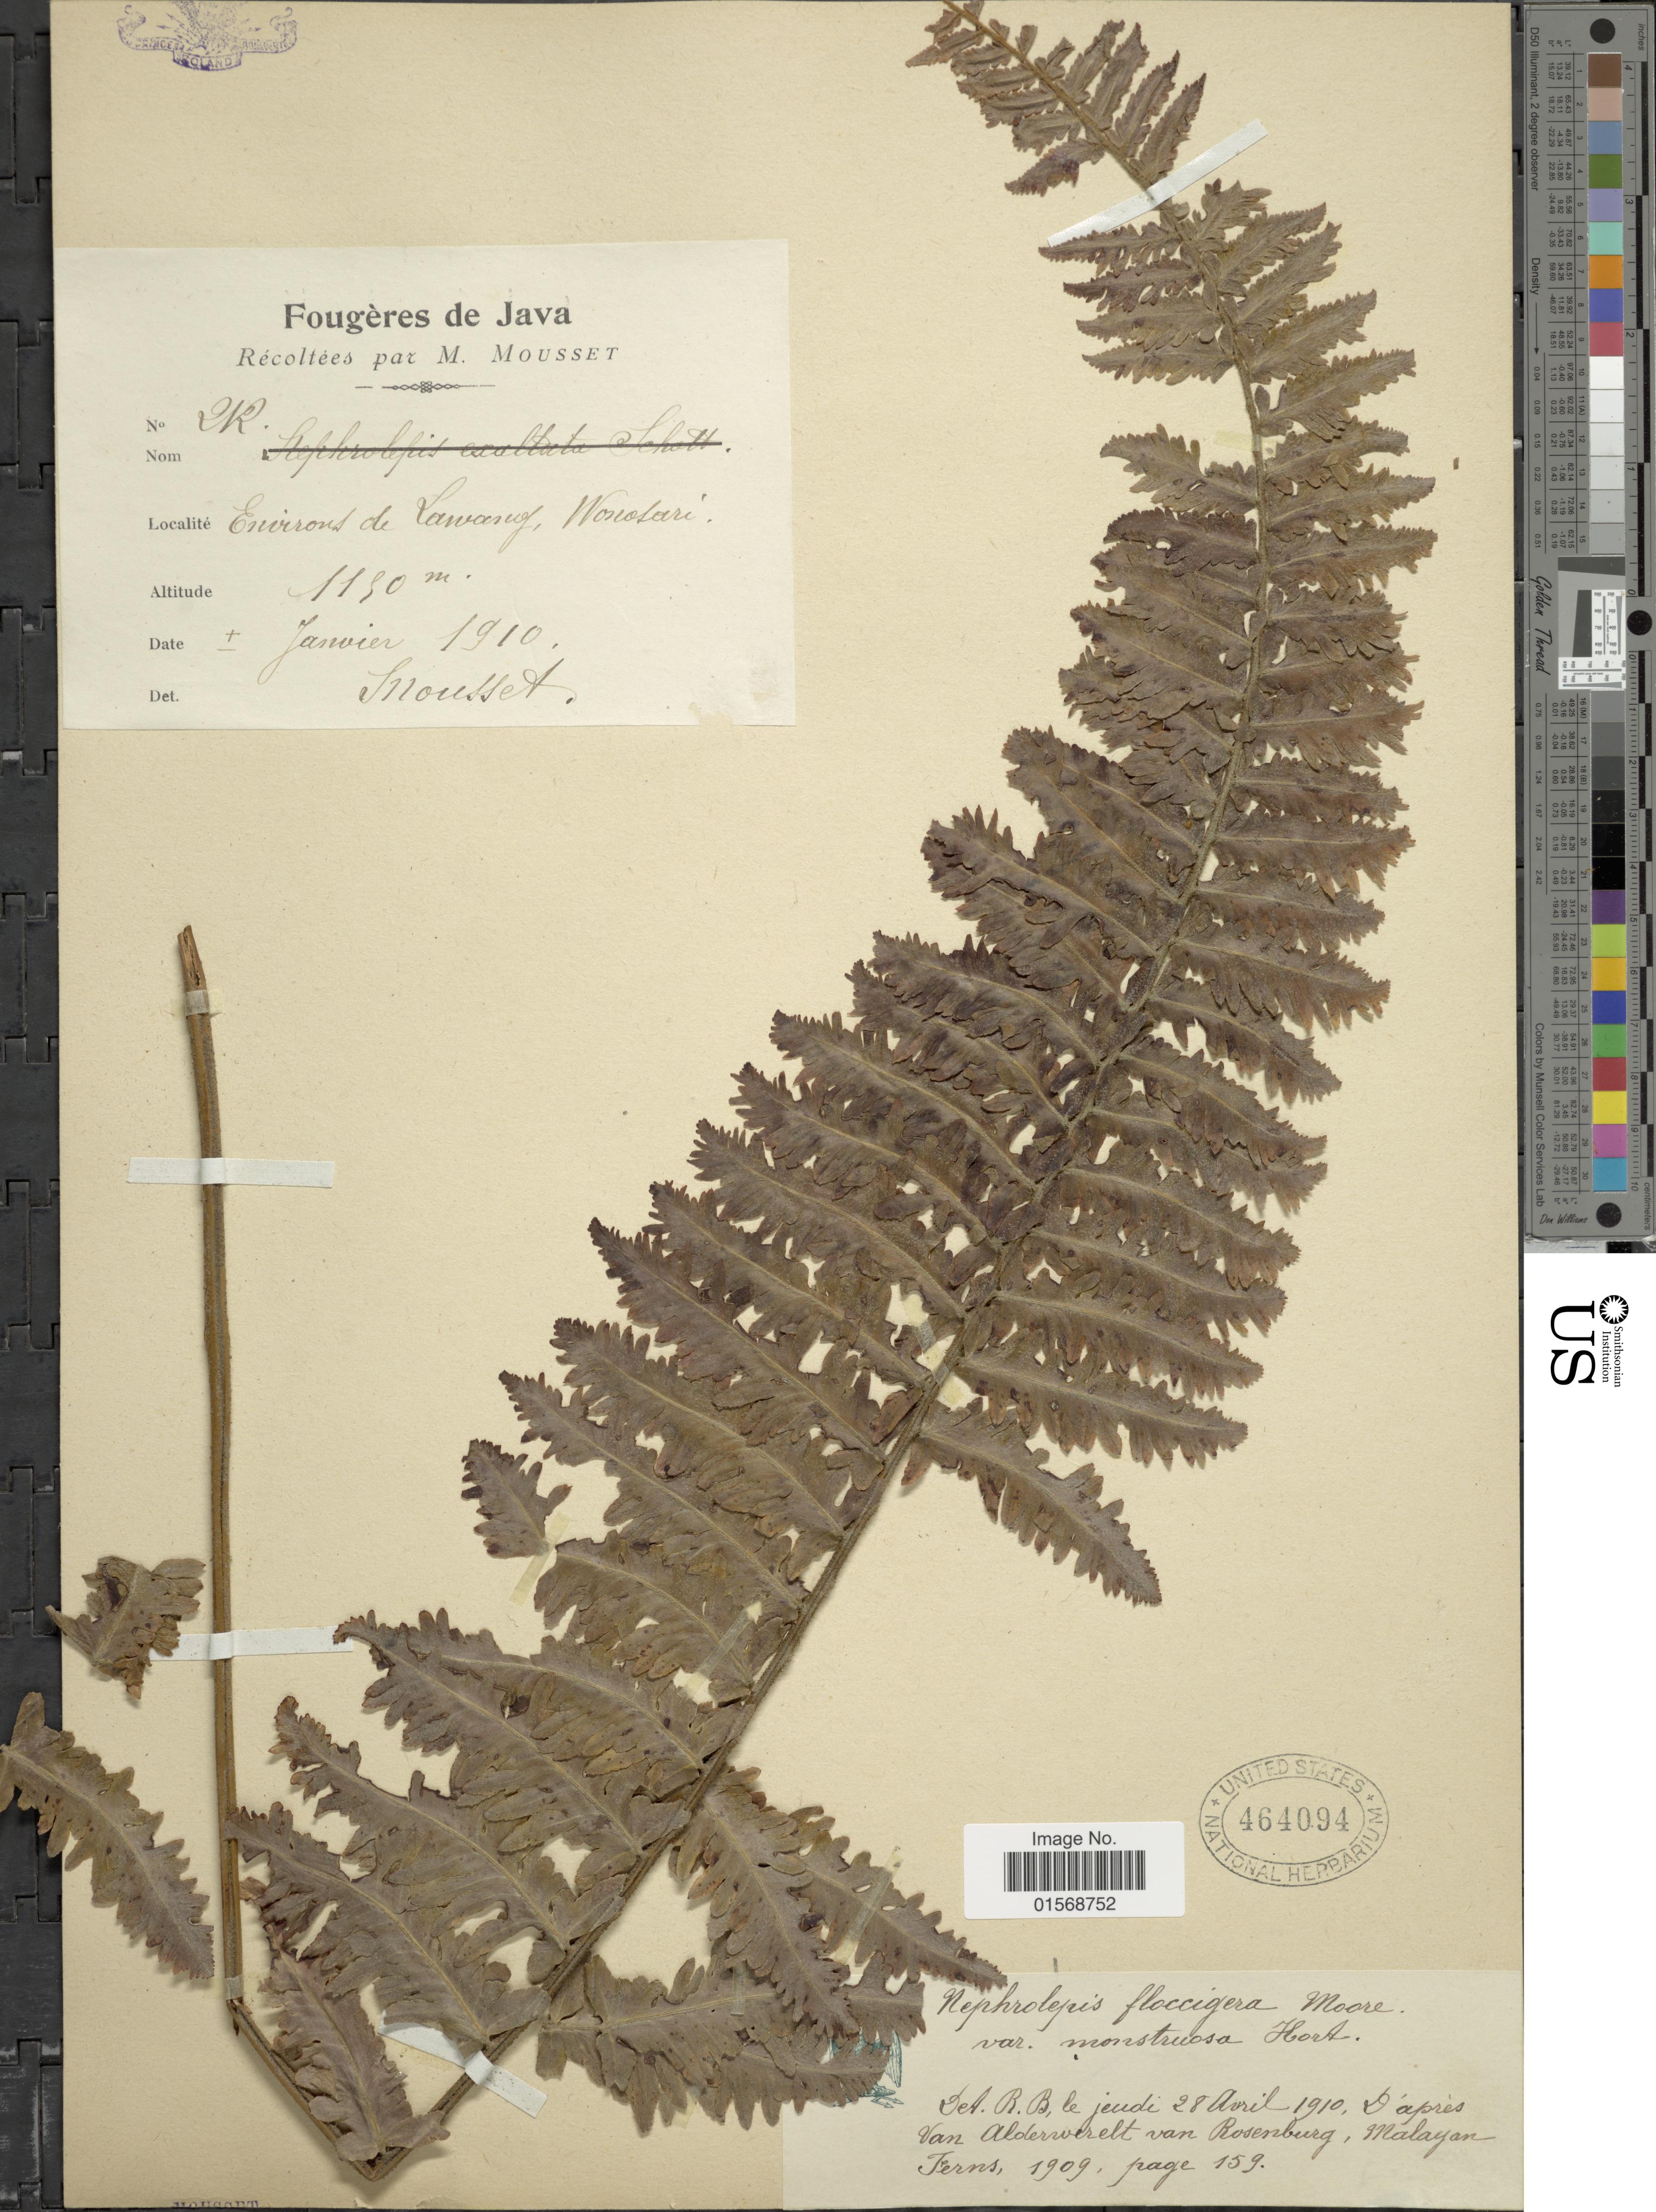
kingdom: Plantae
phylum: Tracheophyta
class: Polypodiopsida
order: Polypodiales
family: Nephrolepidaceae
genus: Nephrolepis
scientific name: Nephrolepis hirsutula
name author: (G. Forst.) C. Presl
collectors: Mousset, --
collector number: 2R*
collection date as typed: ± Janvier 1910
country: Indonesia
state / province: Java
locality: Java. Environs de Lawanay, Wonotari.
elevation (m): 1150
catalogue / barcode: US 464094